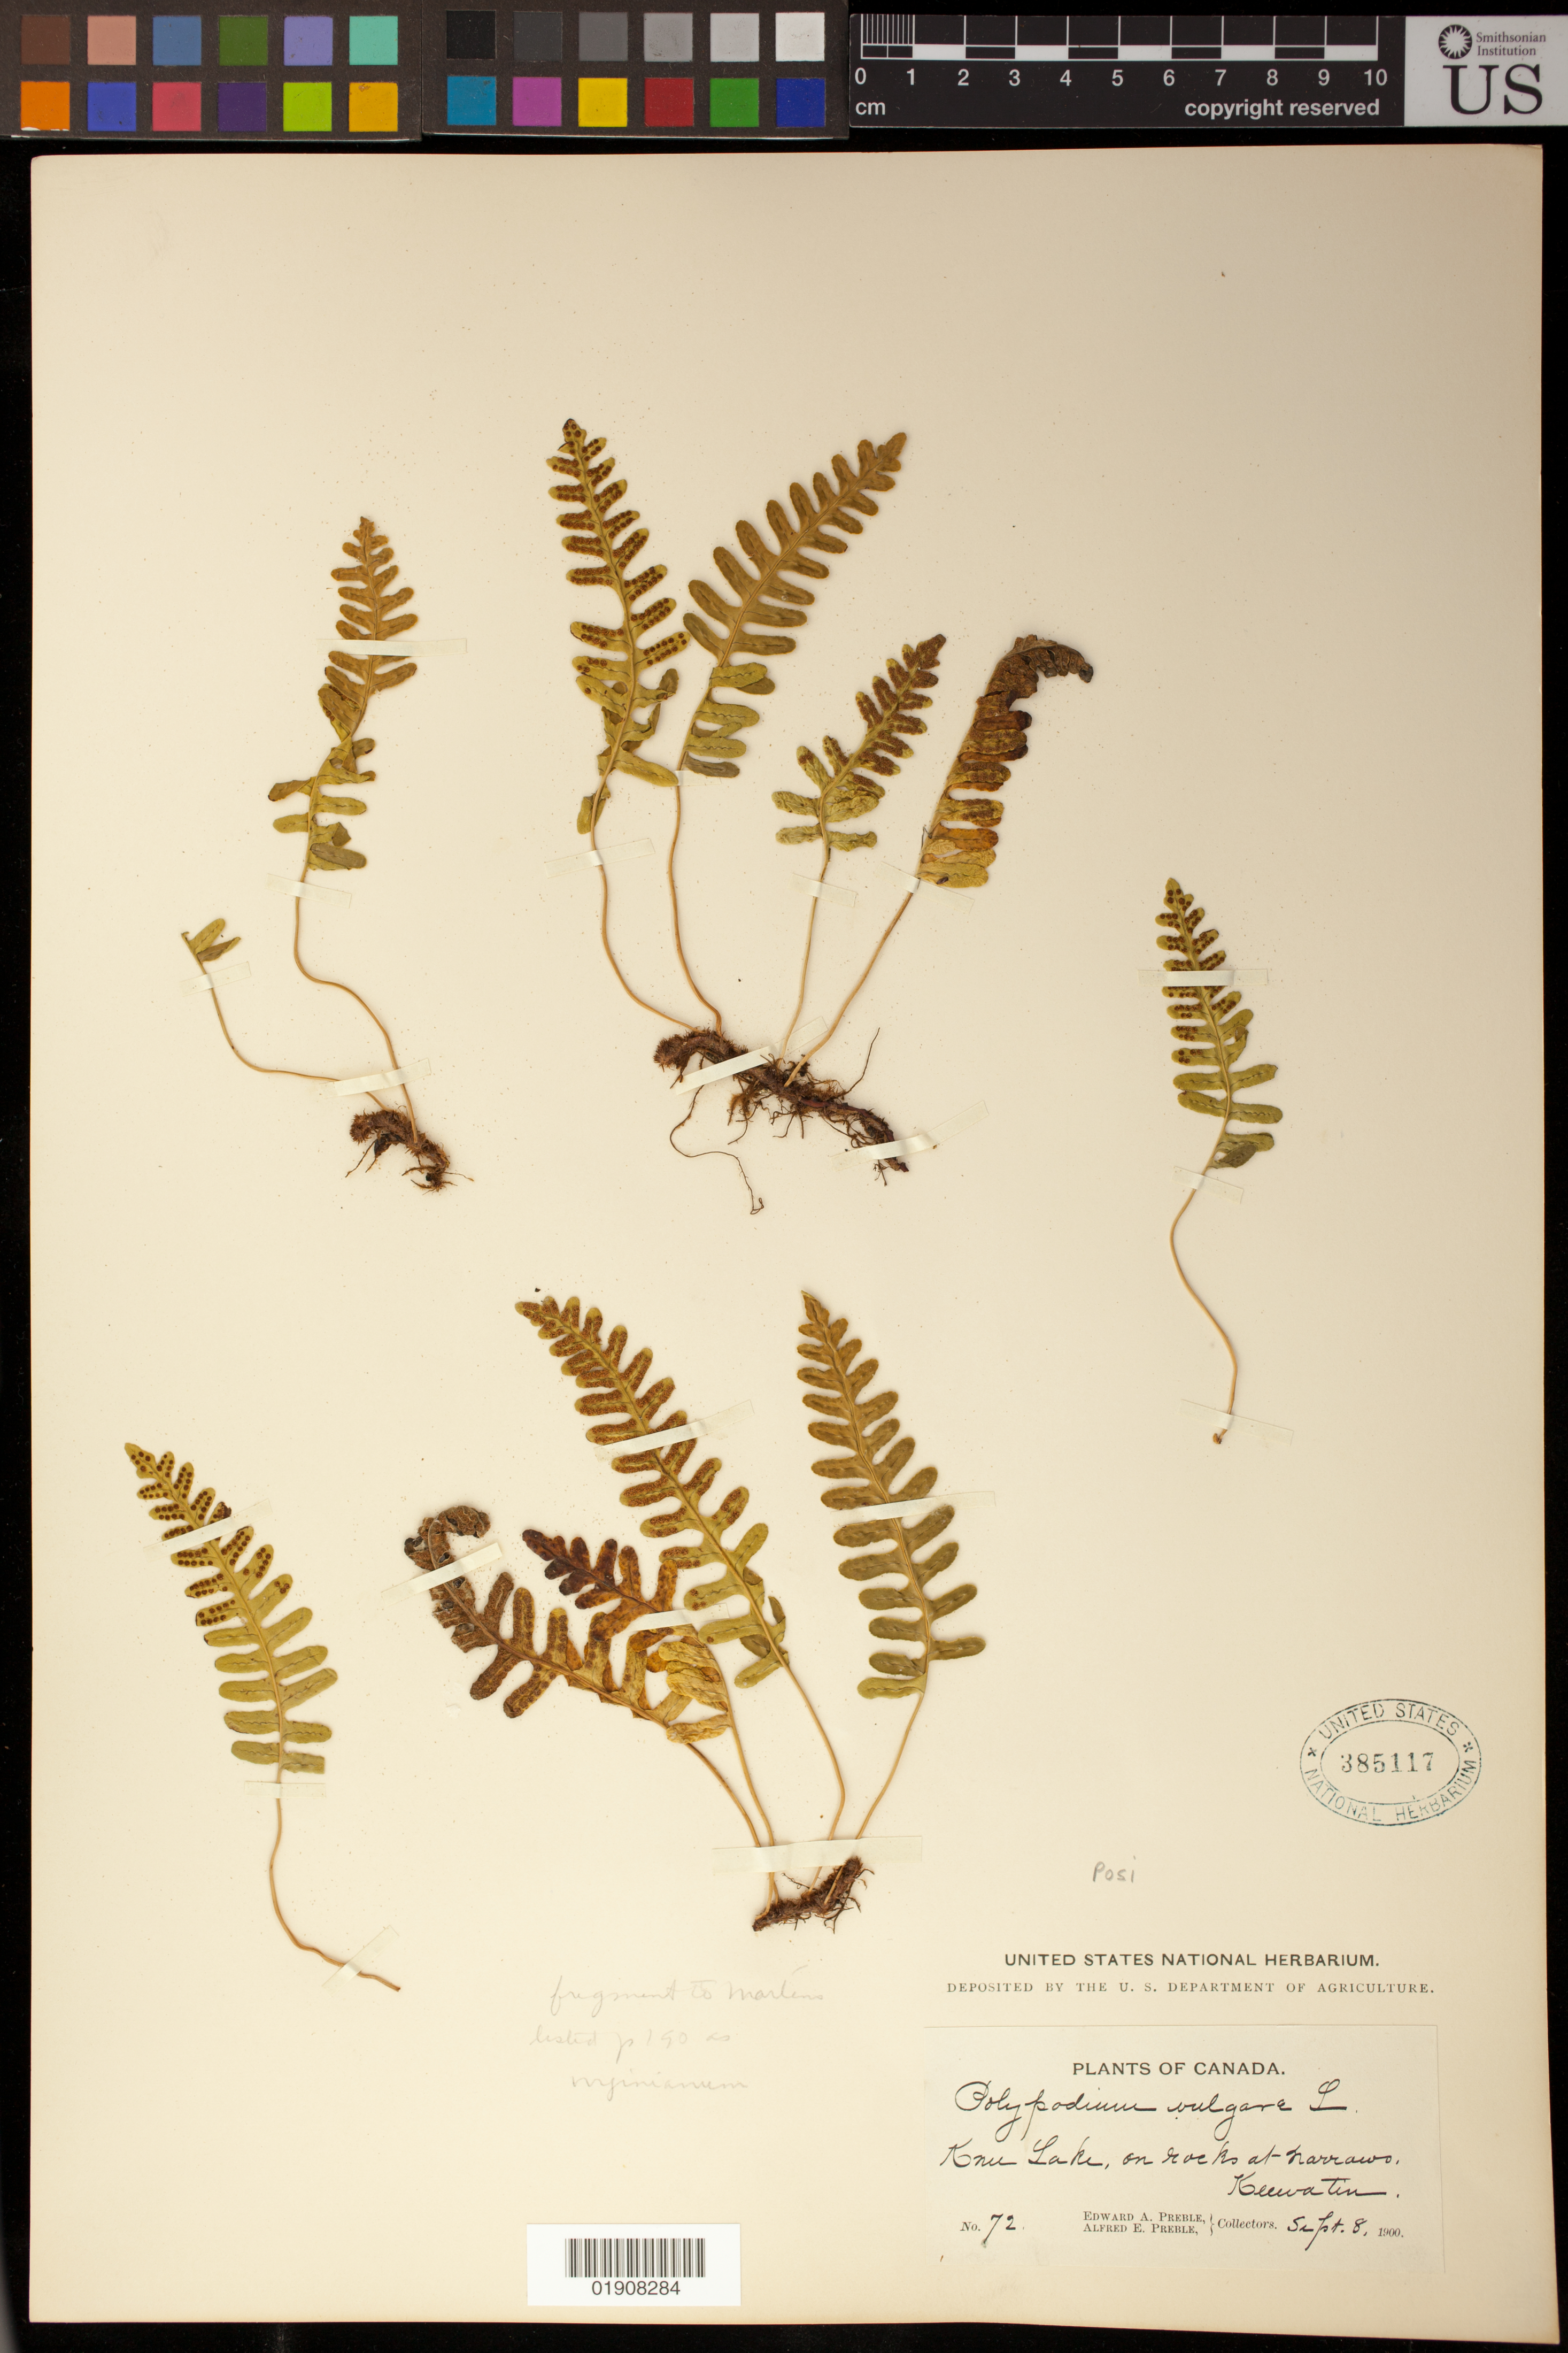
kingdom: Plantae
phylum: Tracheophyta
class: Polypodiopsida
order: Polypodiales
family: Polypodiaceae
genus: Polypodium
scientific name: Polypodium sibiricum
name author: Sipliv.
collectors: E. Preble & A. Preble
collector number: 72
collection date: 1900-09-08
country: Canada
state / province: Manitoba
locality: Knee Lake, Keewatin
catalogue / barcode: US 385117